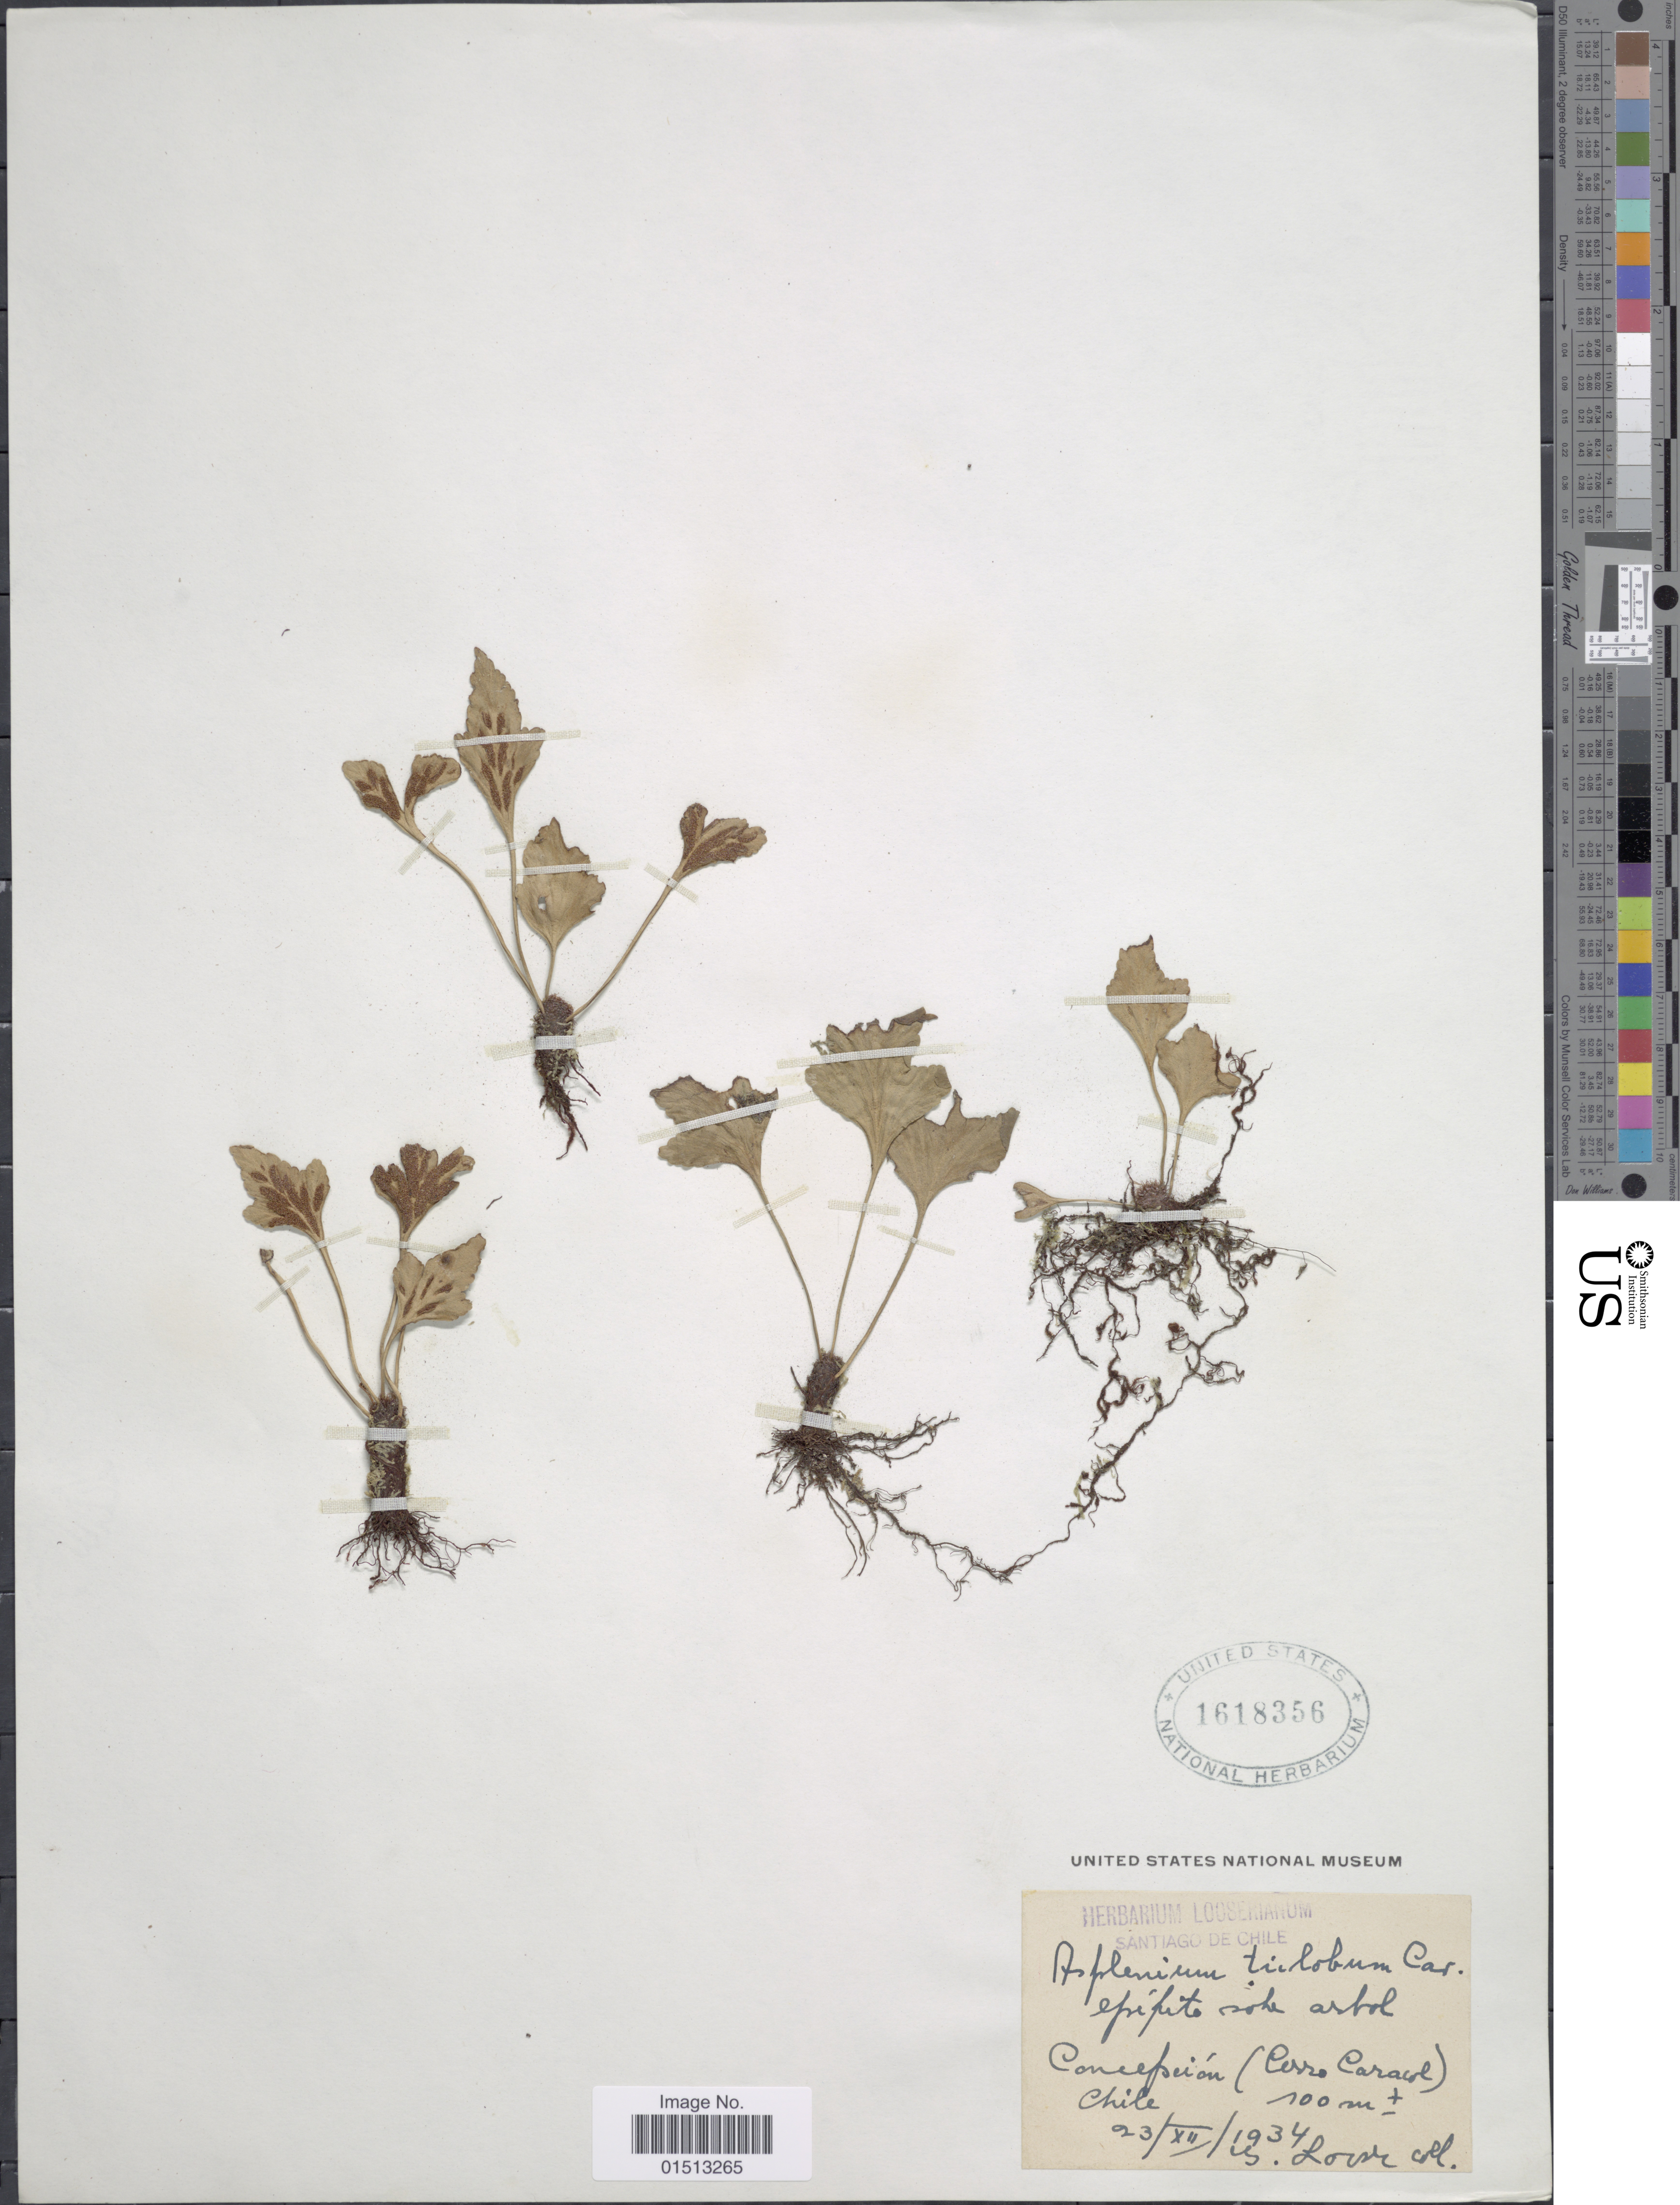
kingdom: Plantae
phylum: Tracheophyta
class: Polypodiopsida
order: Polypodiales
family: Aspleniaceae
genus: Asplenium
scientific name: Asplenium trilobum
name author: Cav.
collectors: G. Looser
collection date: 1934-12-23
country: Chile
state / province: Región Metropolitana (RM)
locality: Santiago de Chile, Concepcion (Cerro Caracol).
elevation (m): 100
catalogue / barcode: US 1618356